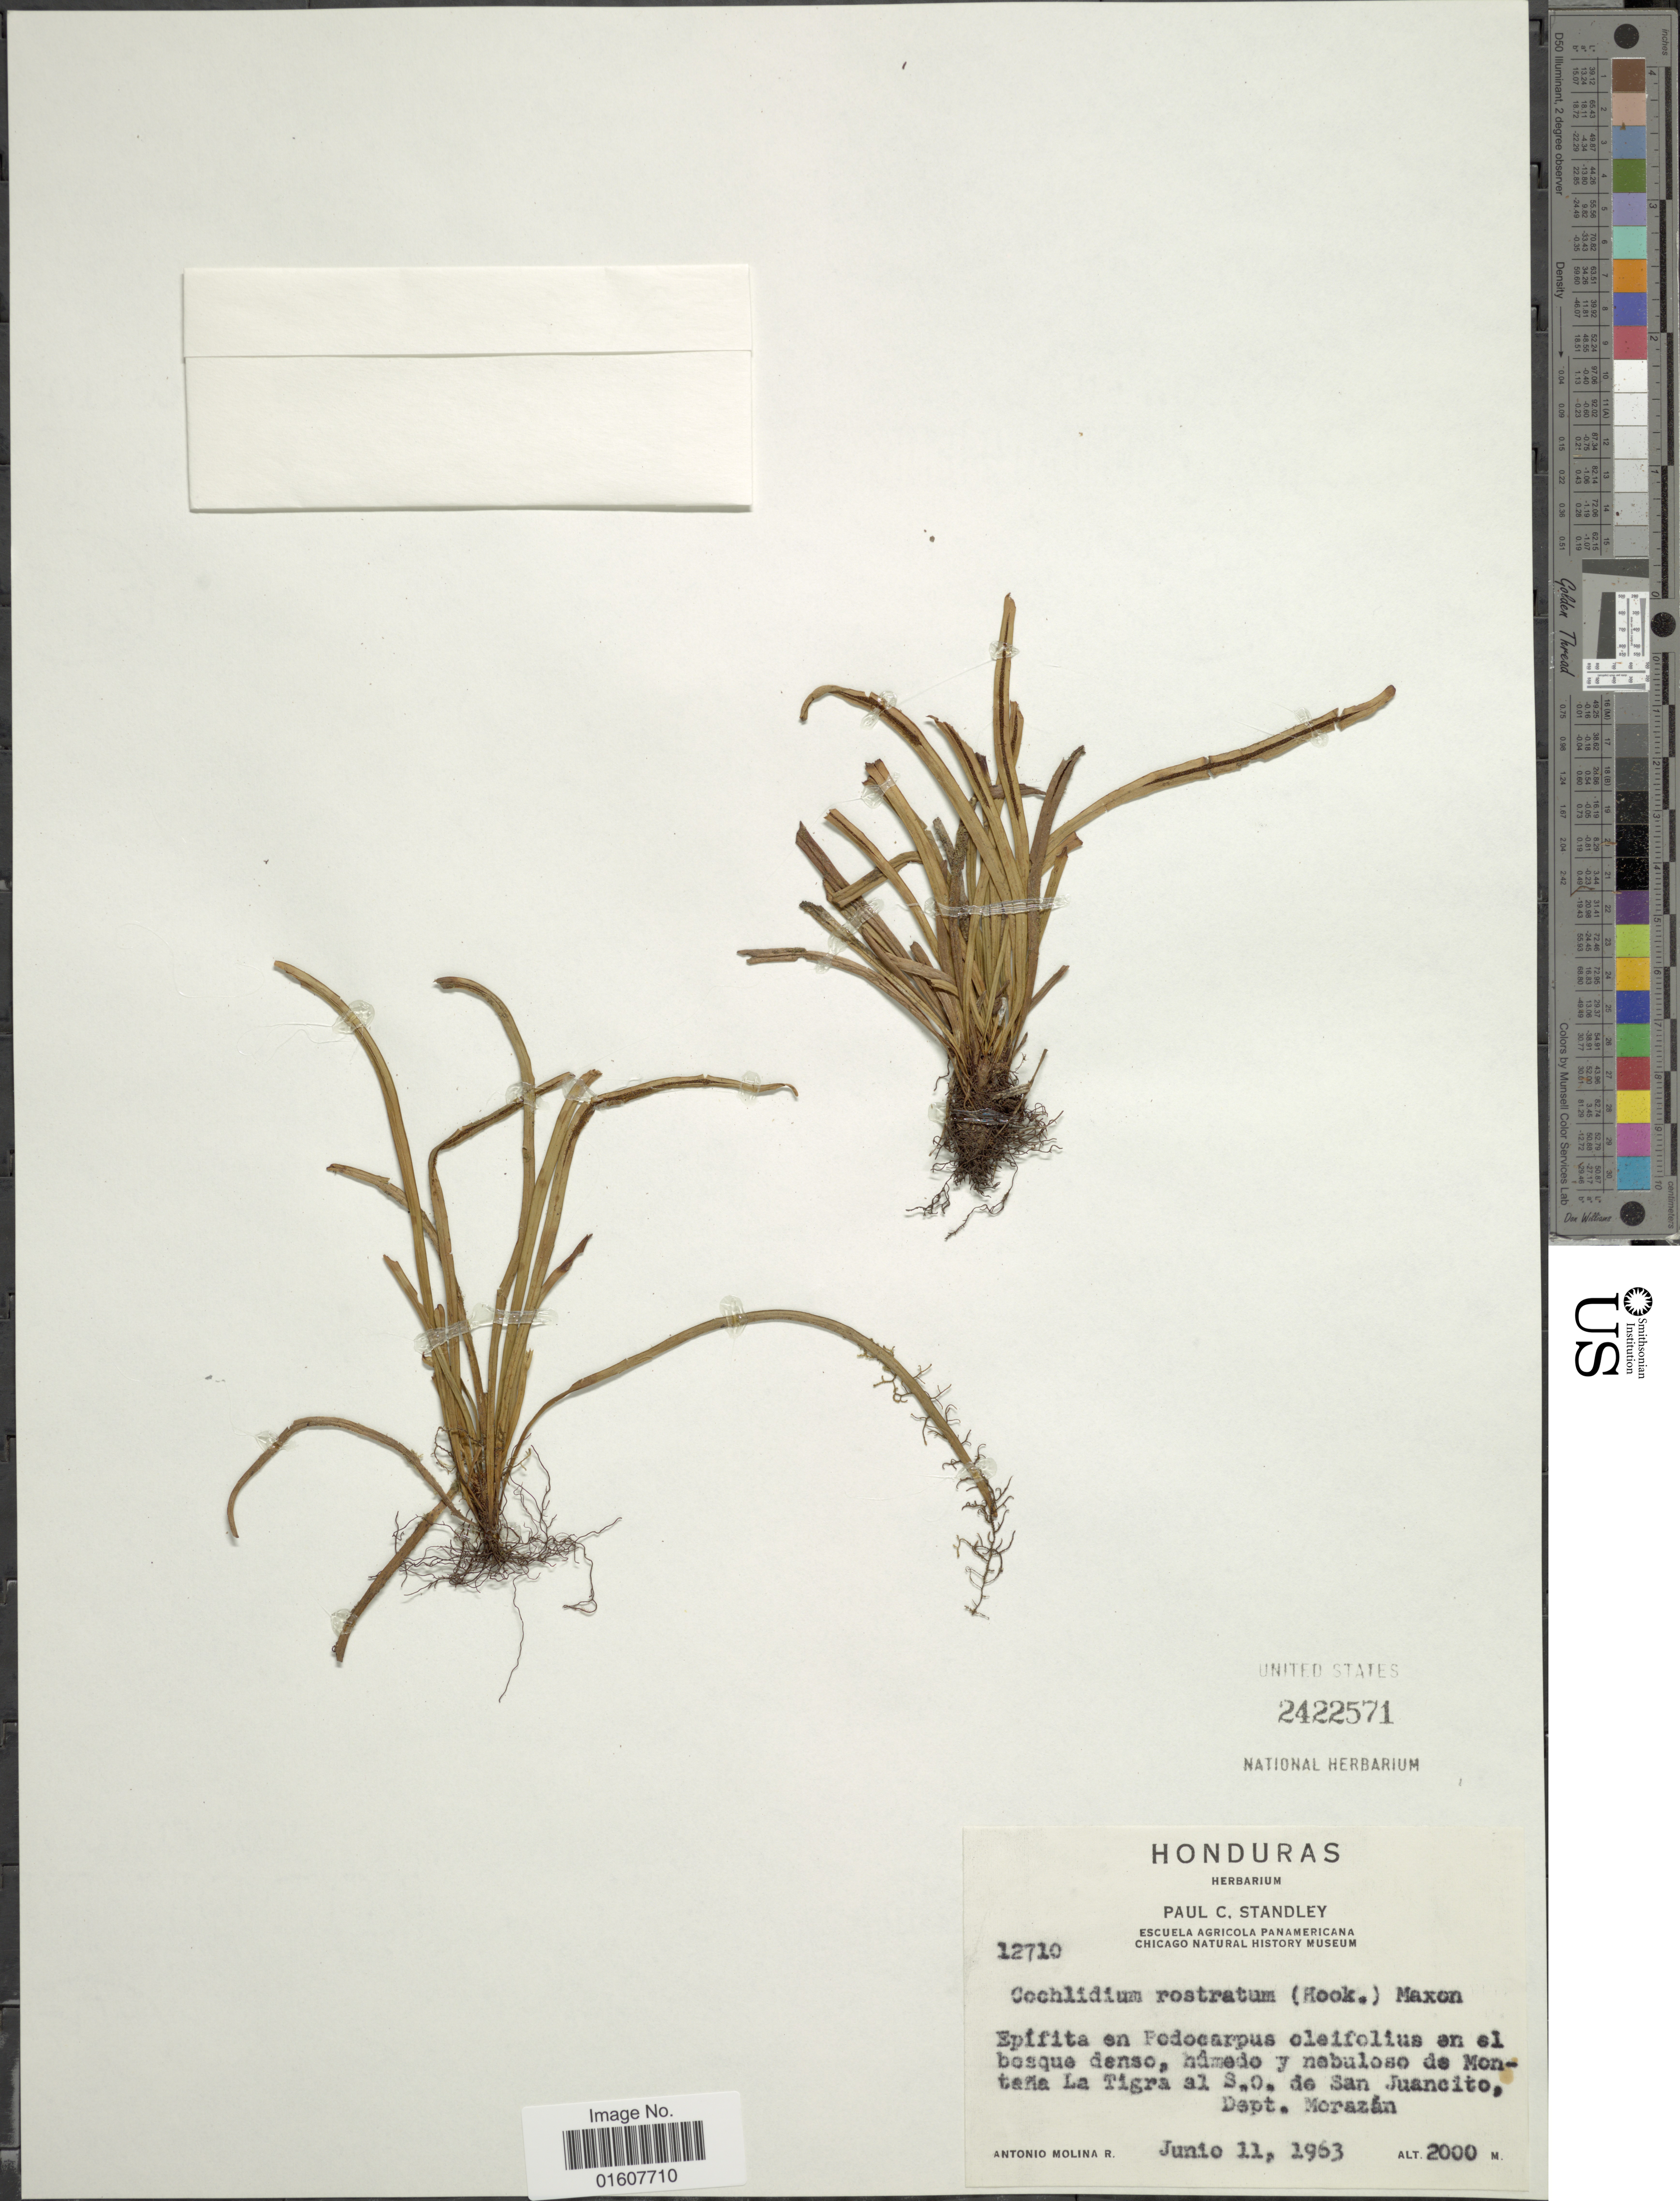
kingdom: Plantae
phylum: Tracheophyta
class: Polypodiopsida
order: Polypodiales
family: Polypodiaceae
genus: Cochlidium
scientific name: Cochlidium rostratum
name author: (Hook.) Maxon ex C. Chr.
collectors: A. Molina R.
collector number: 12710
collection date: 1963-06-11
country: Honduras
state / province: Fco. Morazán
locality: Hûmedo y nabuloso de Montaña La Tigra al S.O. de San Juancito, Dept. Morazán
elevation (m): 2000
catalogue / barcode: US 2422571